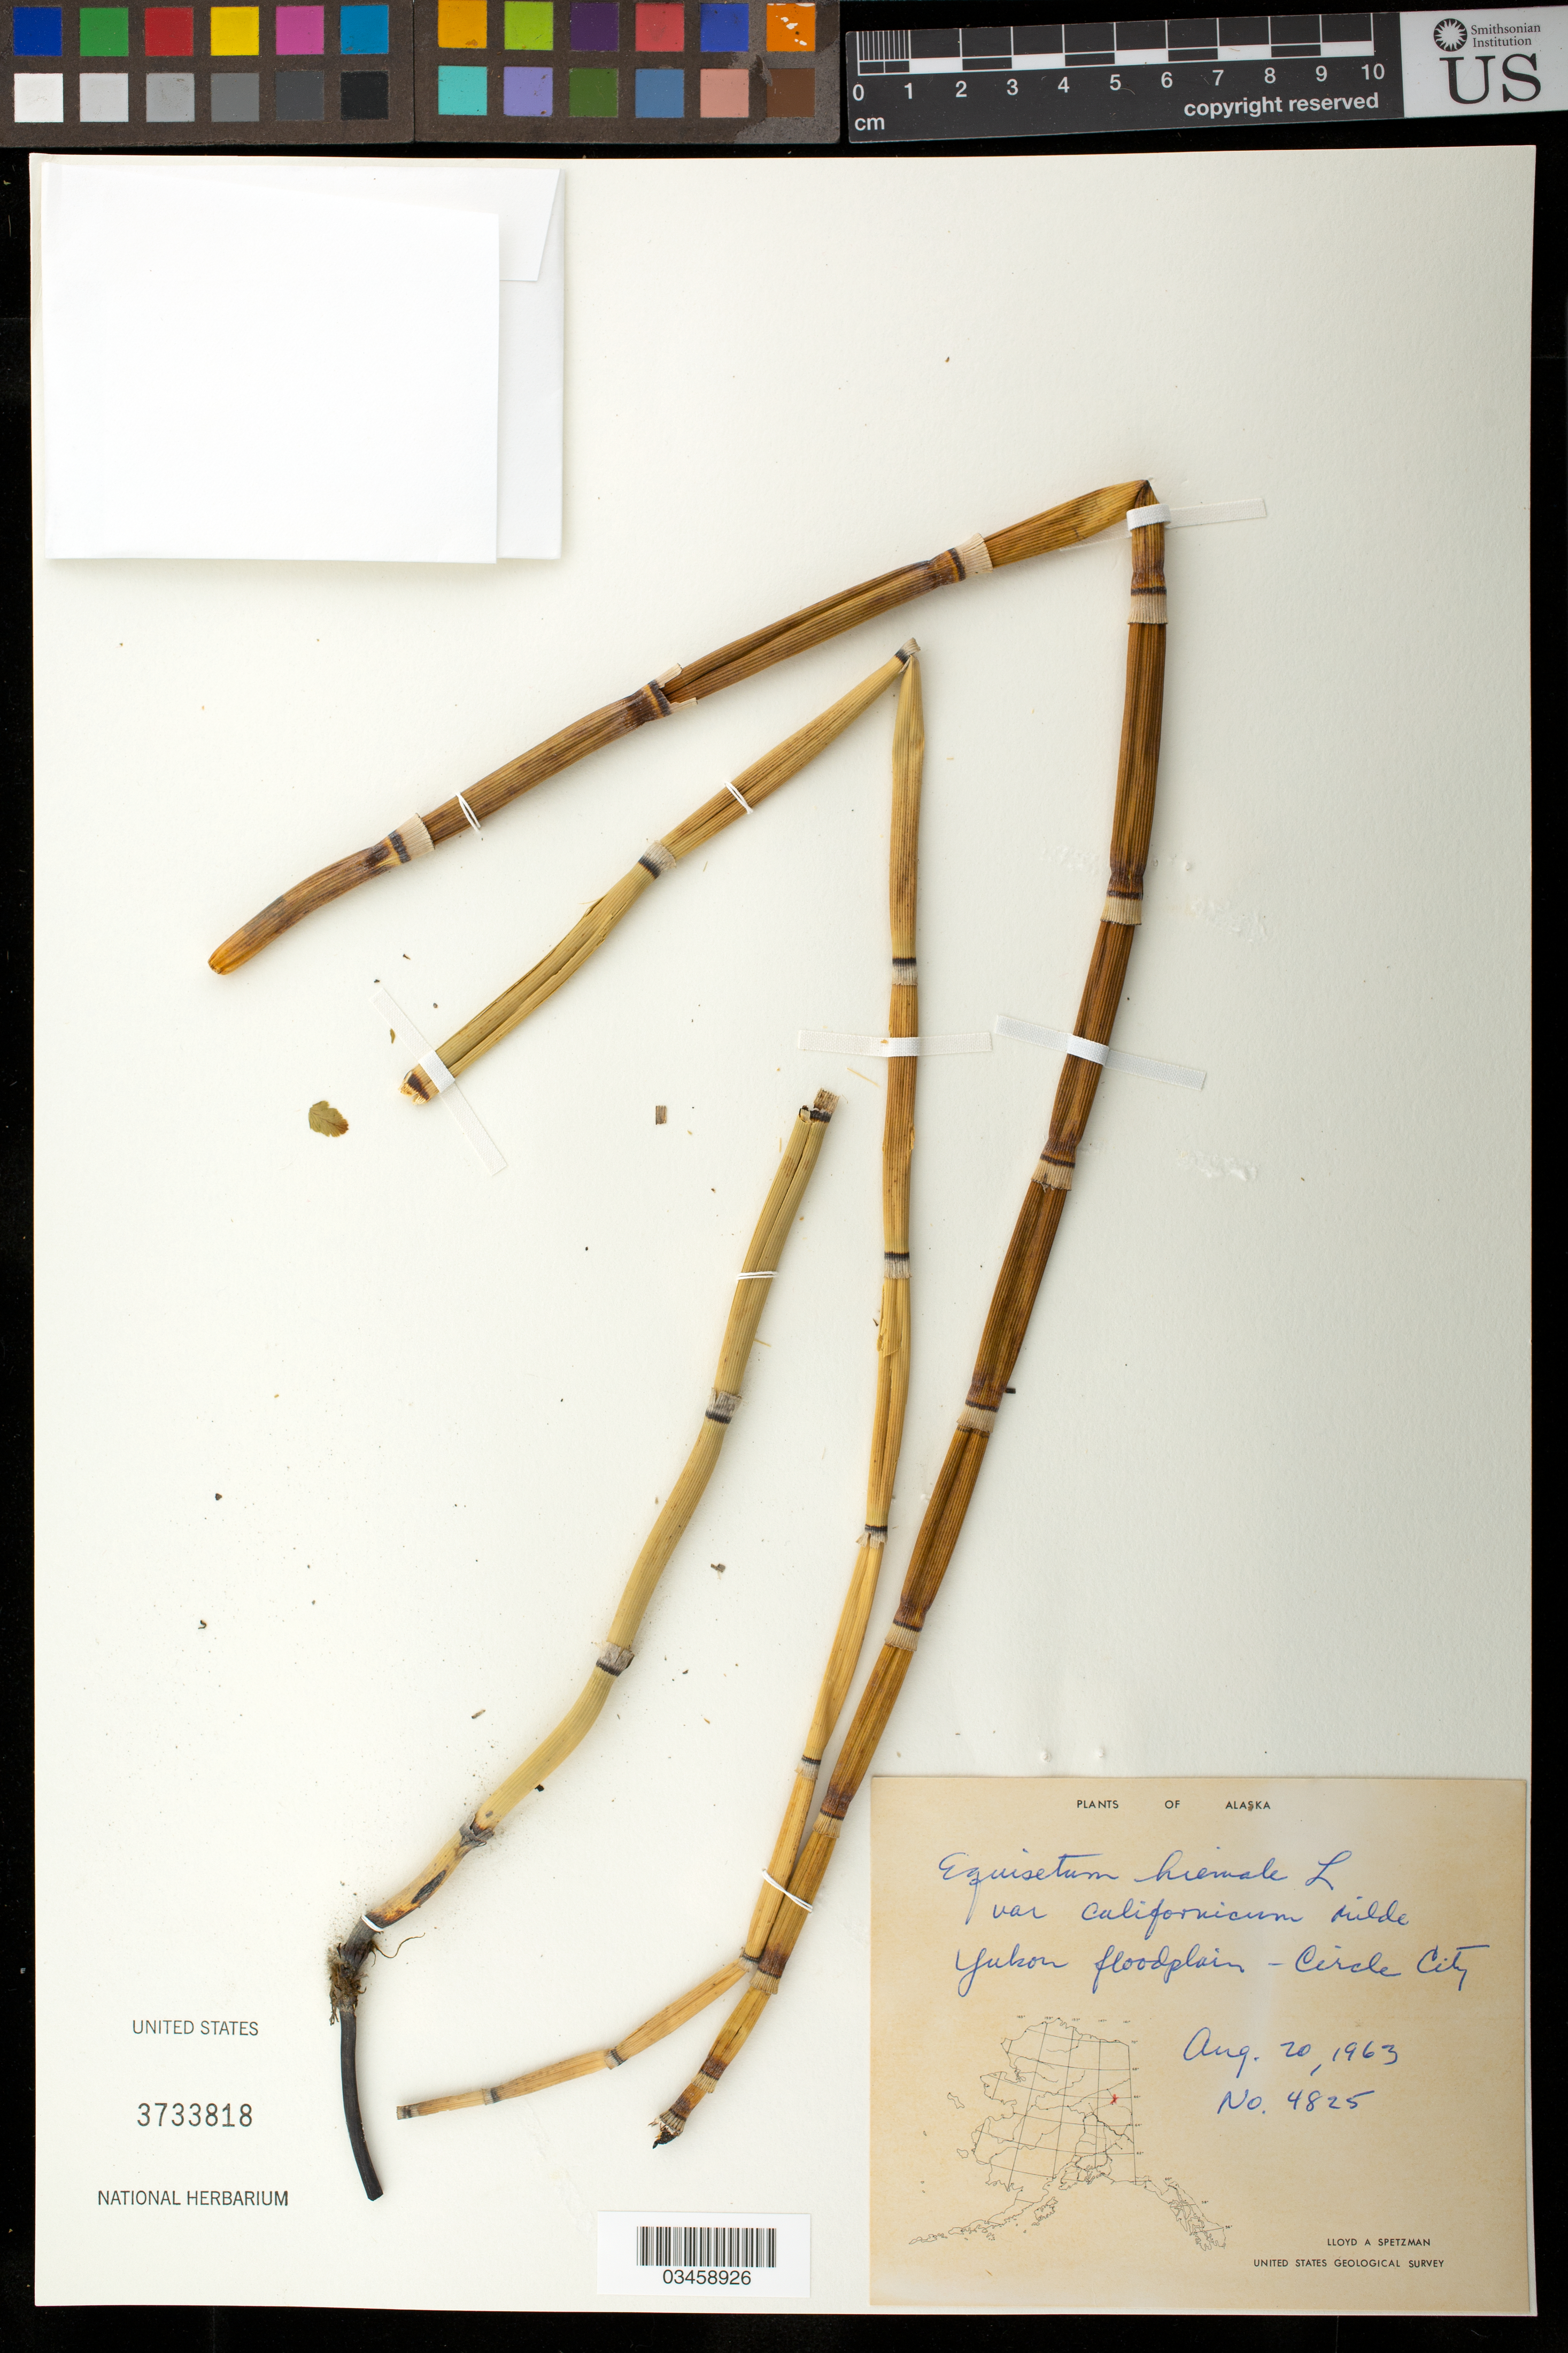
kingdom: Plantae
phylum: Tracheophyta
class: Polypodiopsida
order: Equisetales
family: Equisetaceae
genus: Equisetum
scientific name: Equisetum hyemale var. californicum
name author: Milde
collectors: L. Spetzman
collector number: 4825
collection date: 1963-08-20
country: United States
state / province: Alaska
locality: Yukon floodplain, Circle City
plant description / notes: OR # 231032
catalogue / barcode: US 3733818